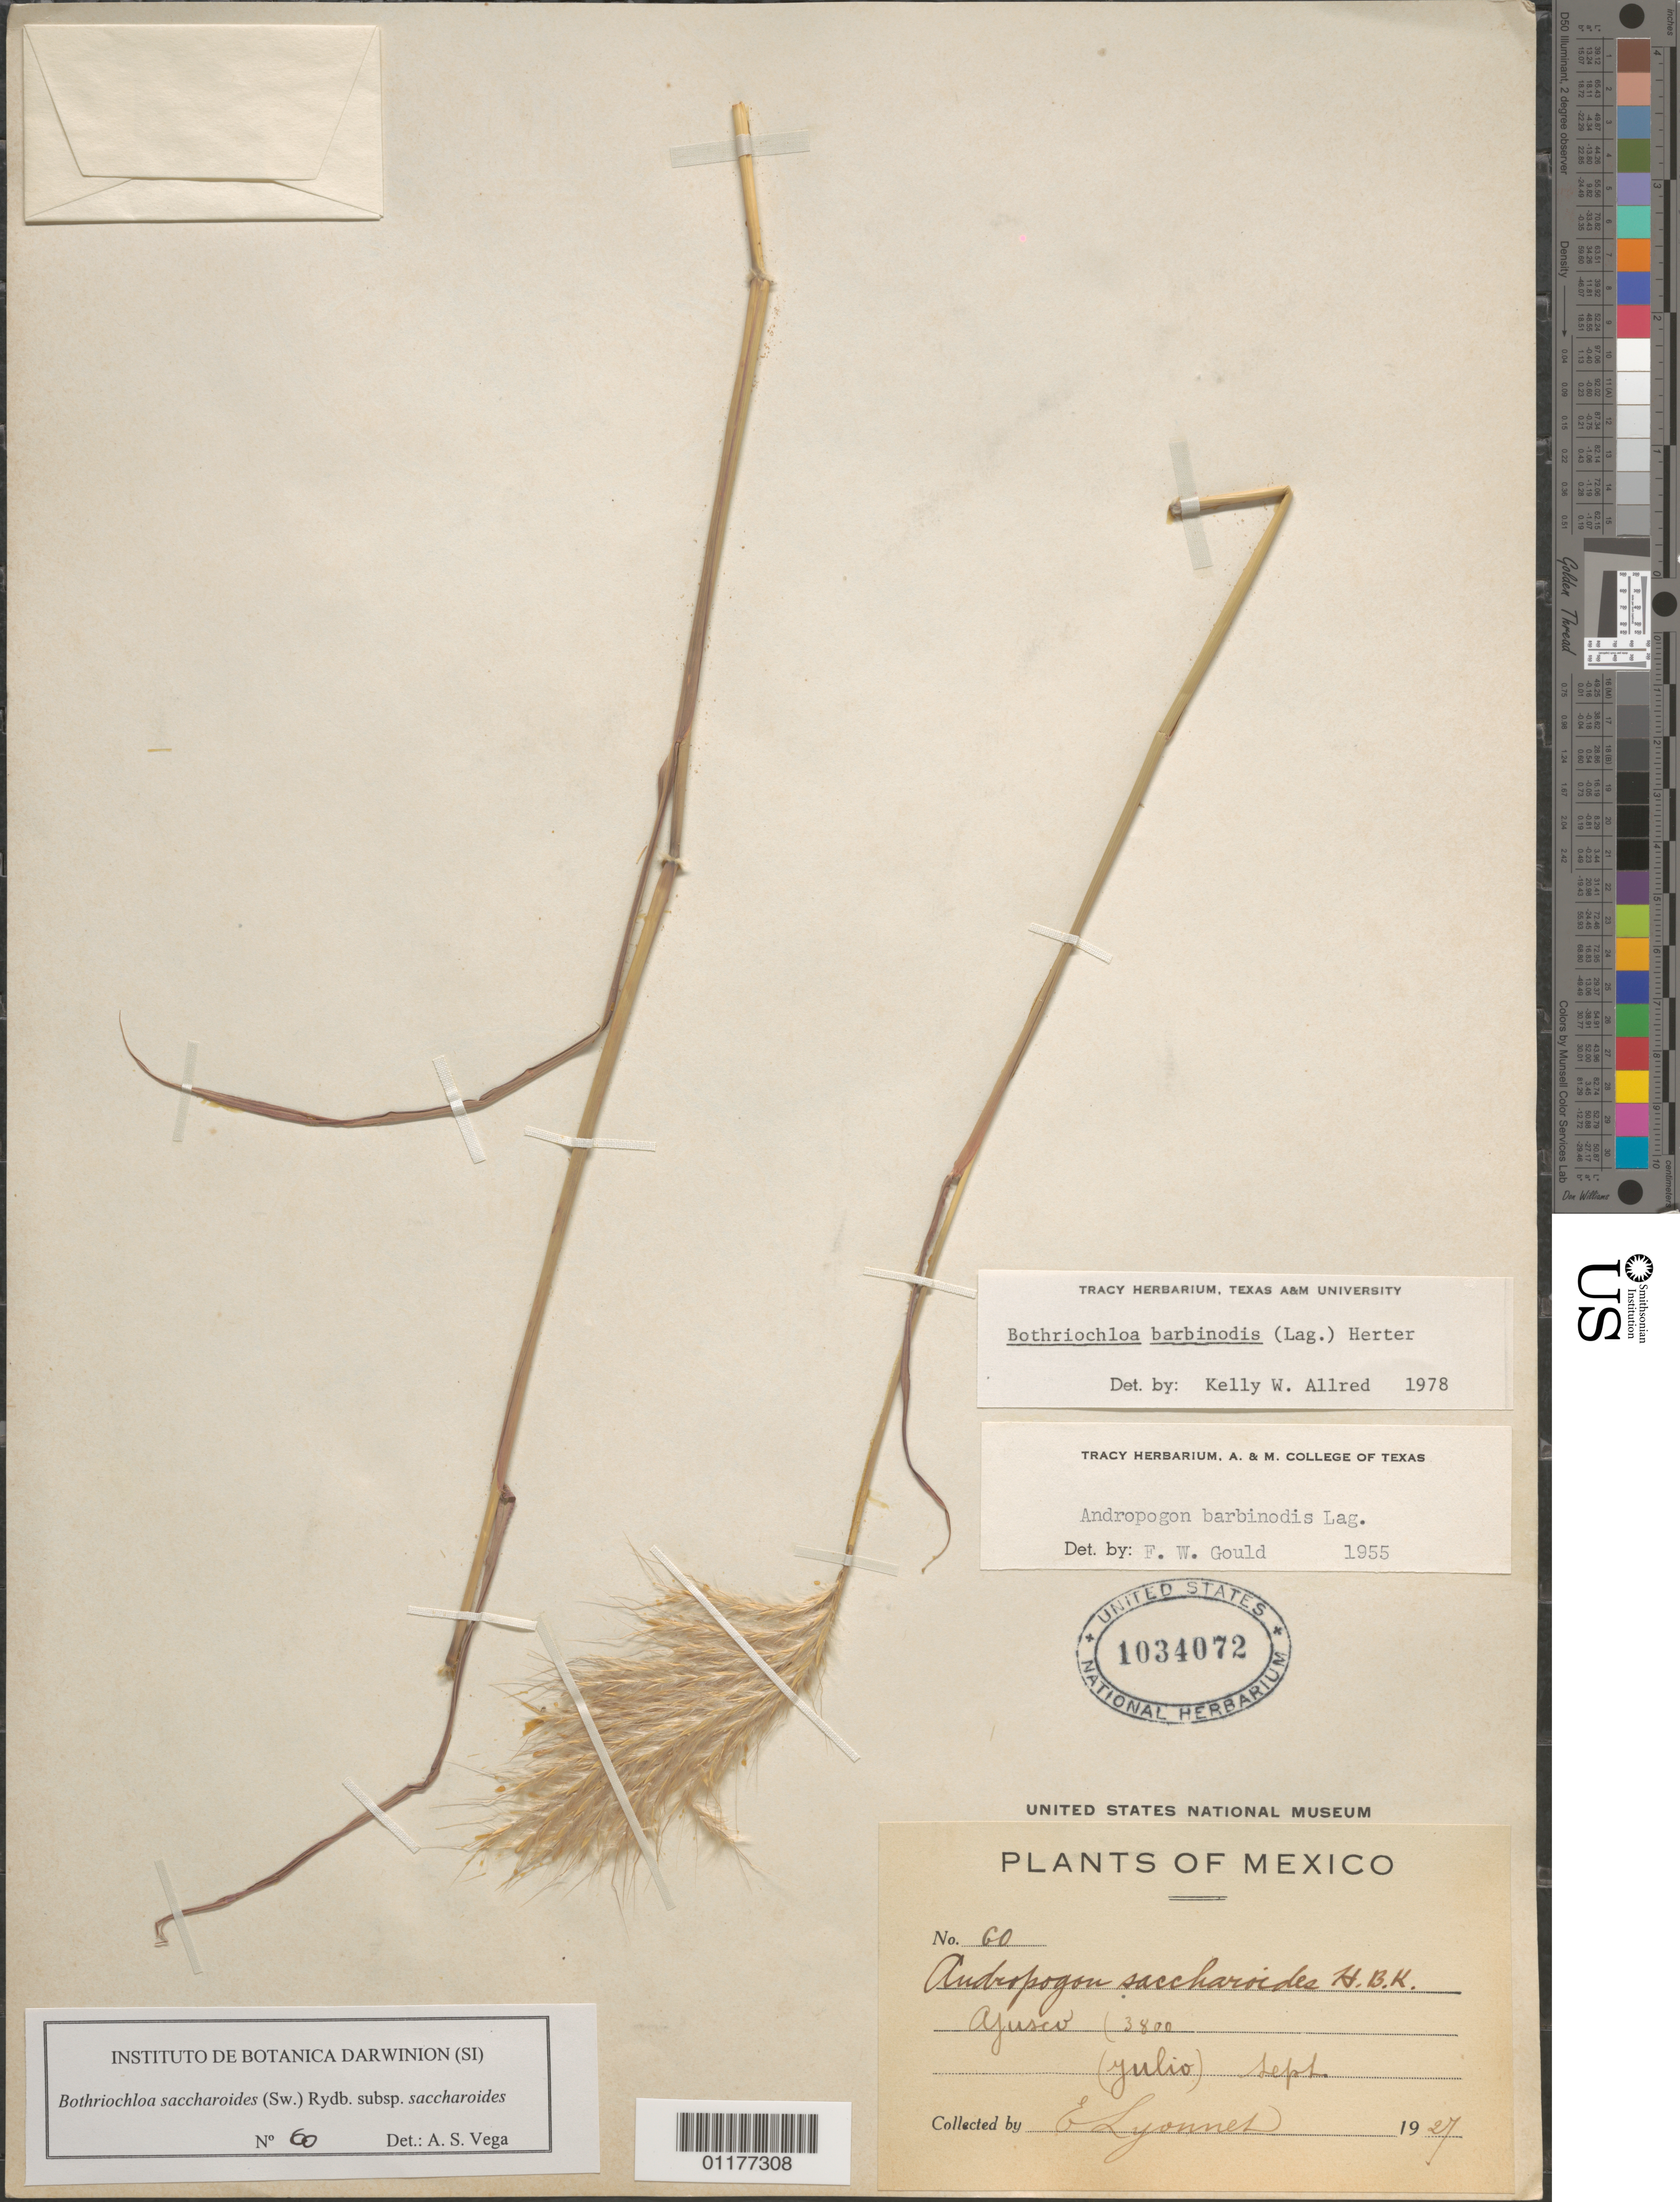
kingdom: Plantae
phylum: Tracheophyta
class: Liliopsida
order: Poales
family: Poaceae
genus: Bothriochloa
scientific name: Bothriochloa saccharoides subsp. saccharoides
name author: (Sw.) Rydb.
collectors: Bro. E. Lyonnet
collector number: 60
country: Mexico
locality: Ajusco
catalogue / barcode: US 1034072